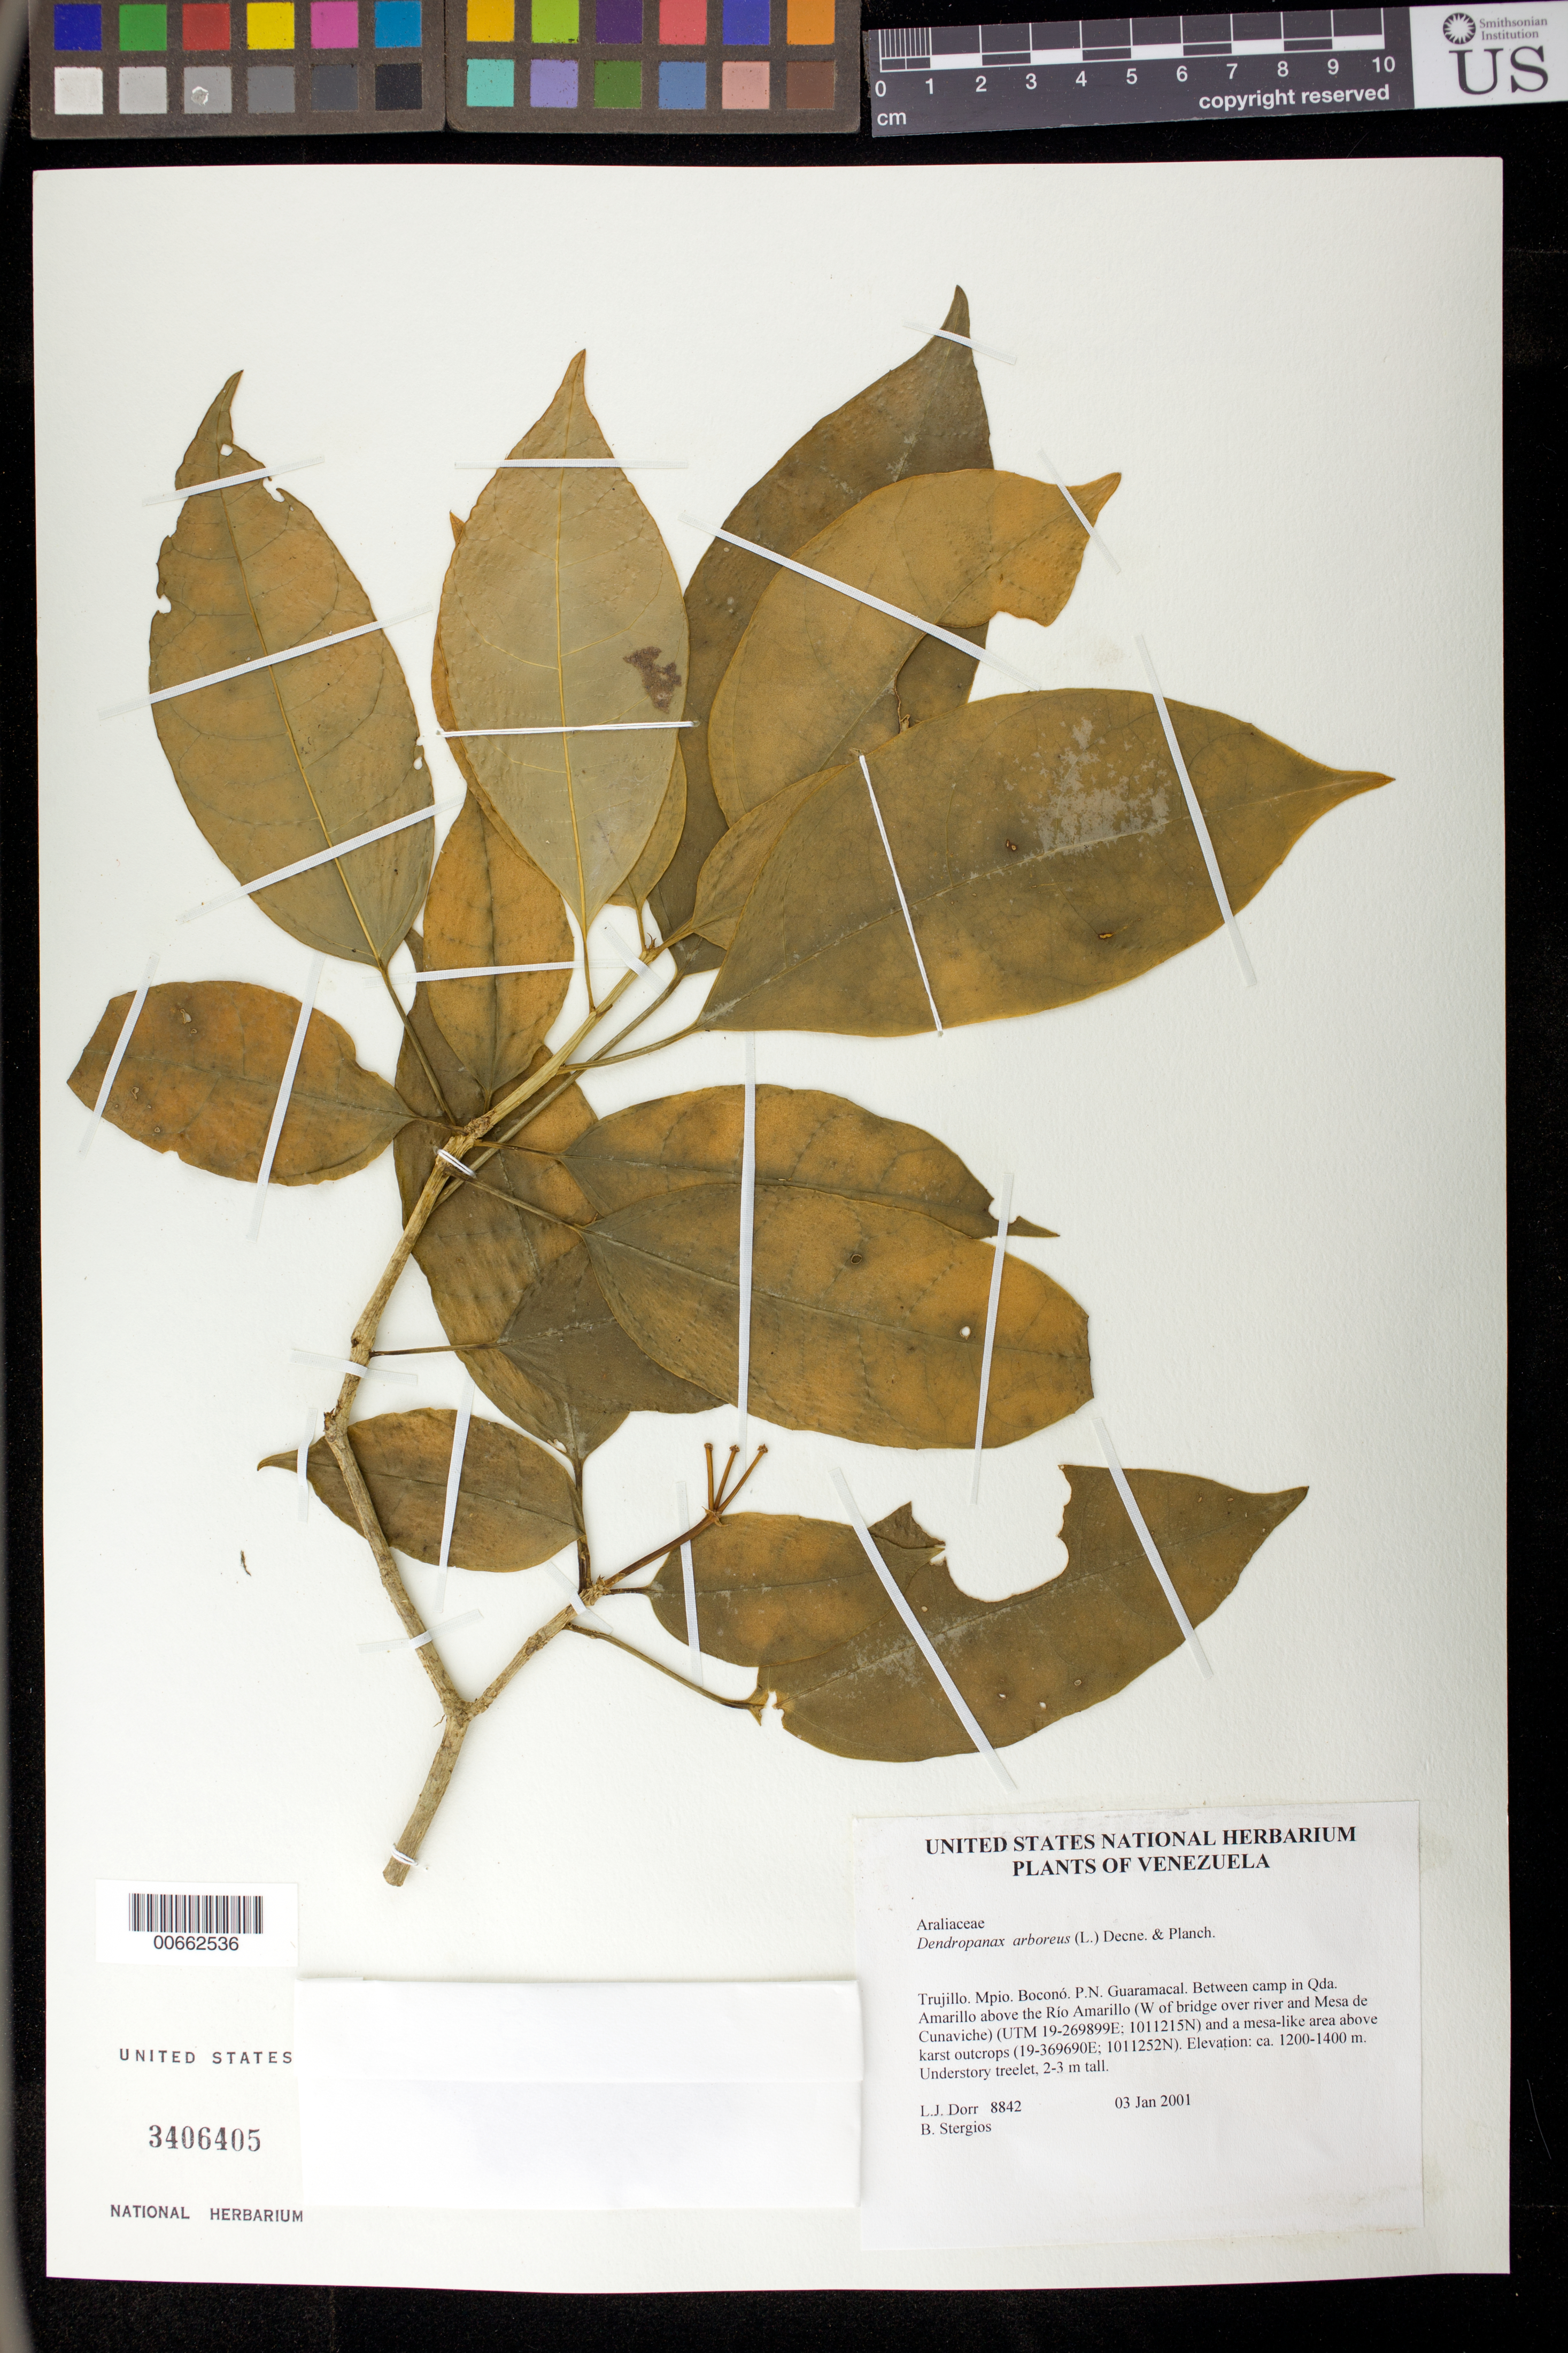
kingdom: Plantae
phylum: Tracheophyta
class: Magnoliopsida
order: Apiales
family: Araliaceae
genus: Dendropanax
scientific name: Dendropanax arboreus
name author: (L.) Decne. & Planch.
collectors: L. J. Dorr & B. G. Stergios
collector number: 8842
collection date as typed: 03 Jan 2001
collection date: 2001-01-03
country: Venezuela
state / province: Trujillo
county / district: Boconó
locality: Parque Nacional Guaramacal. Between camp in Qda Amarillo above Río Amarillo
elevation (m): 1200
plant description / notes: COL, CTES, NY, PORT, US, VEN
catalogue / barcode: US 3406405